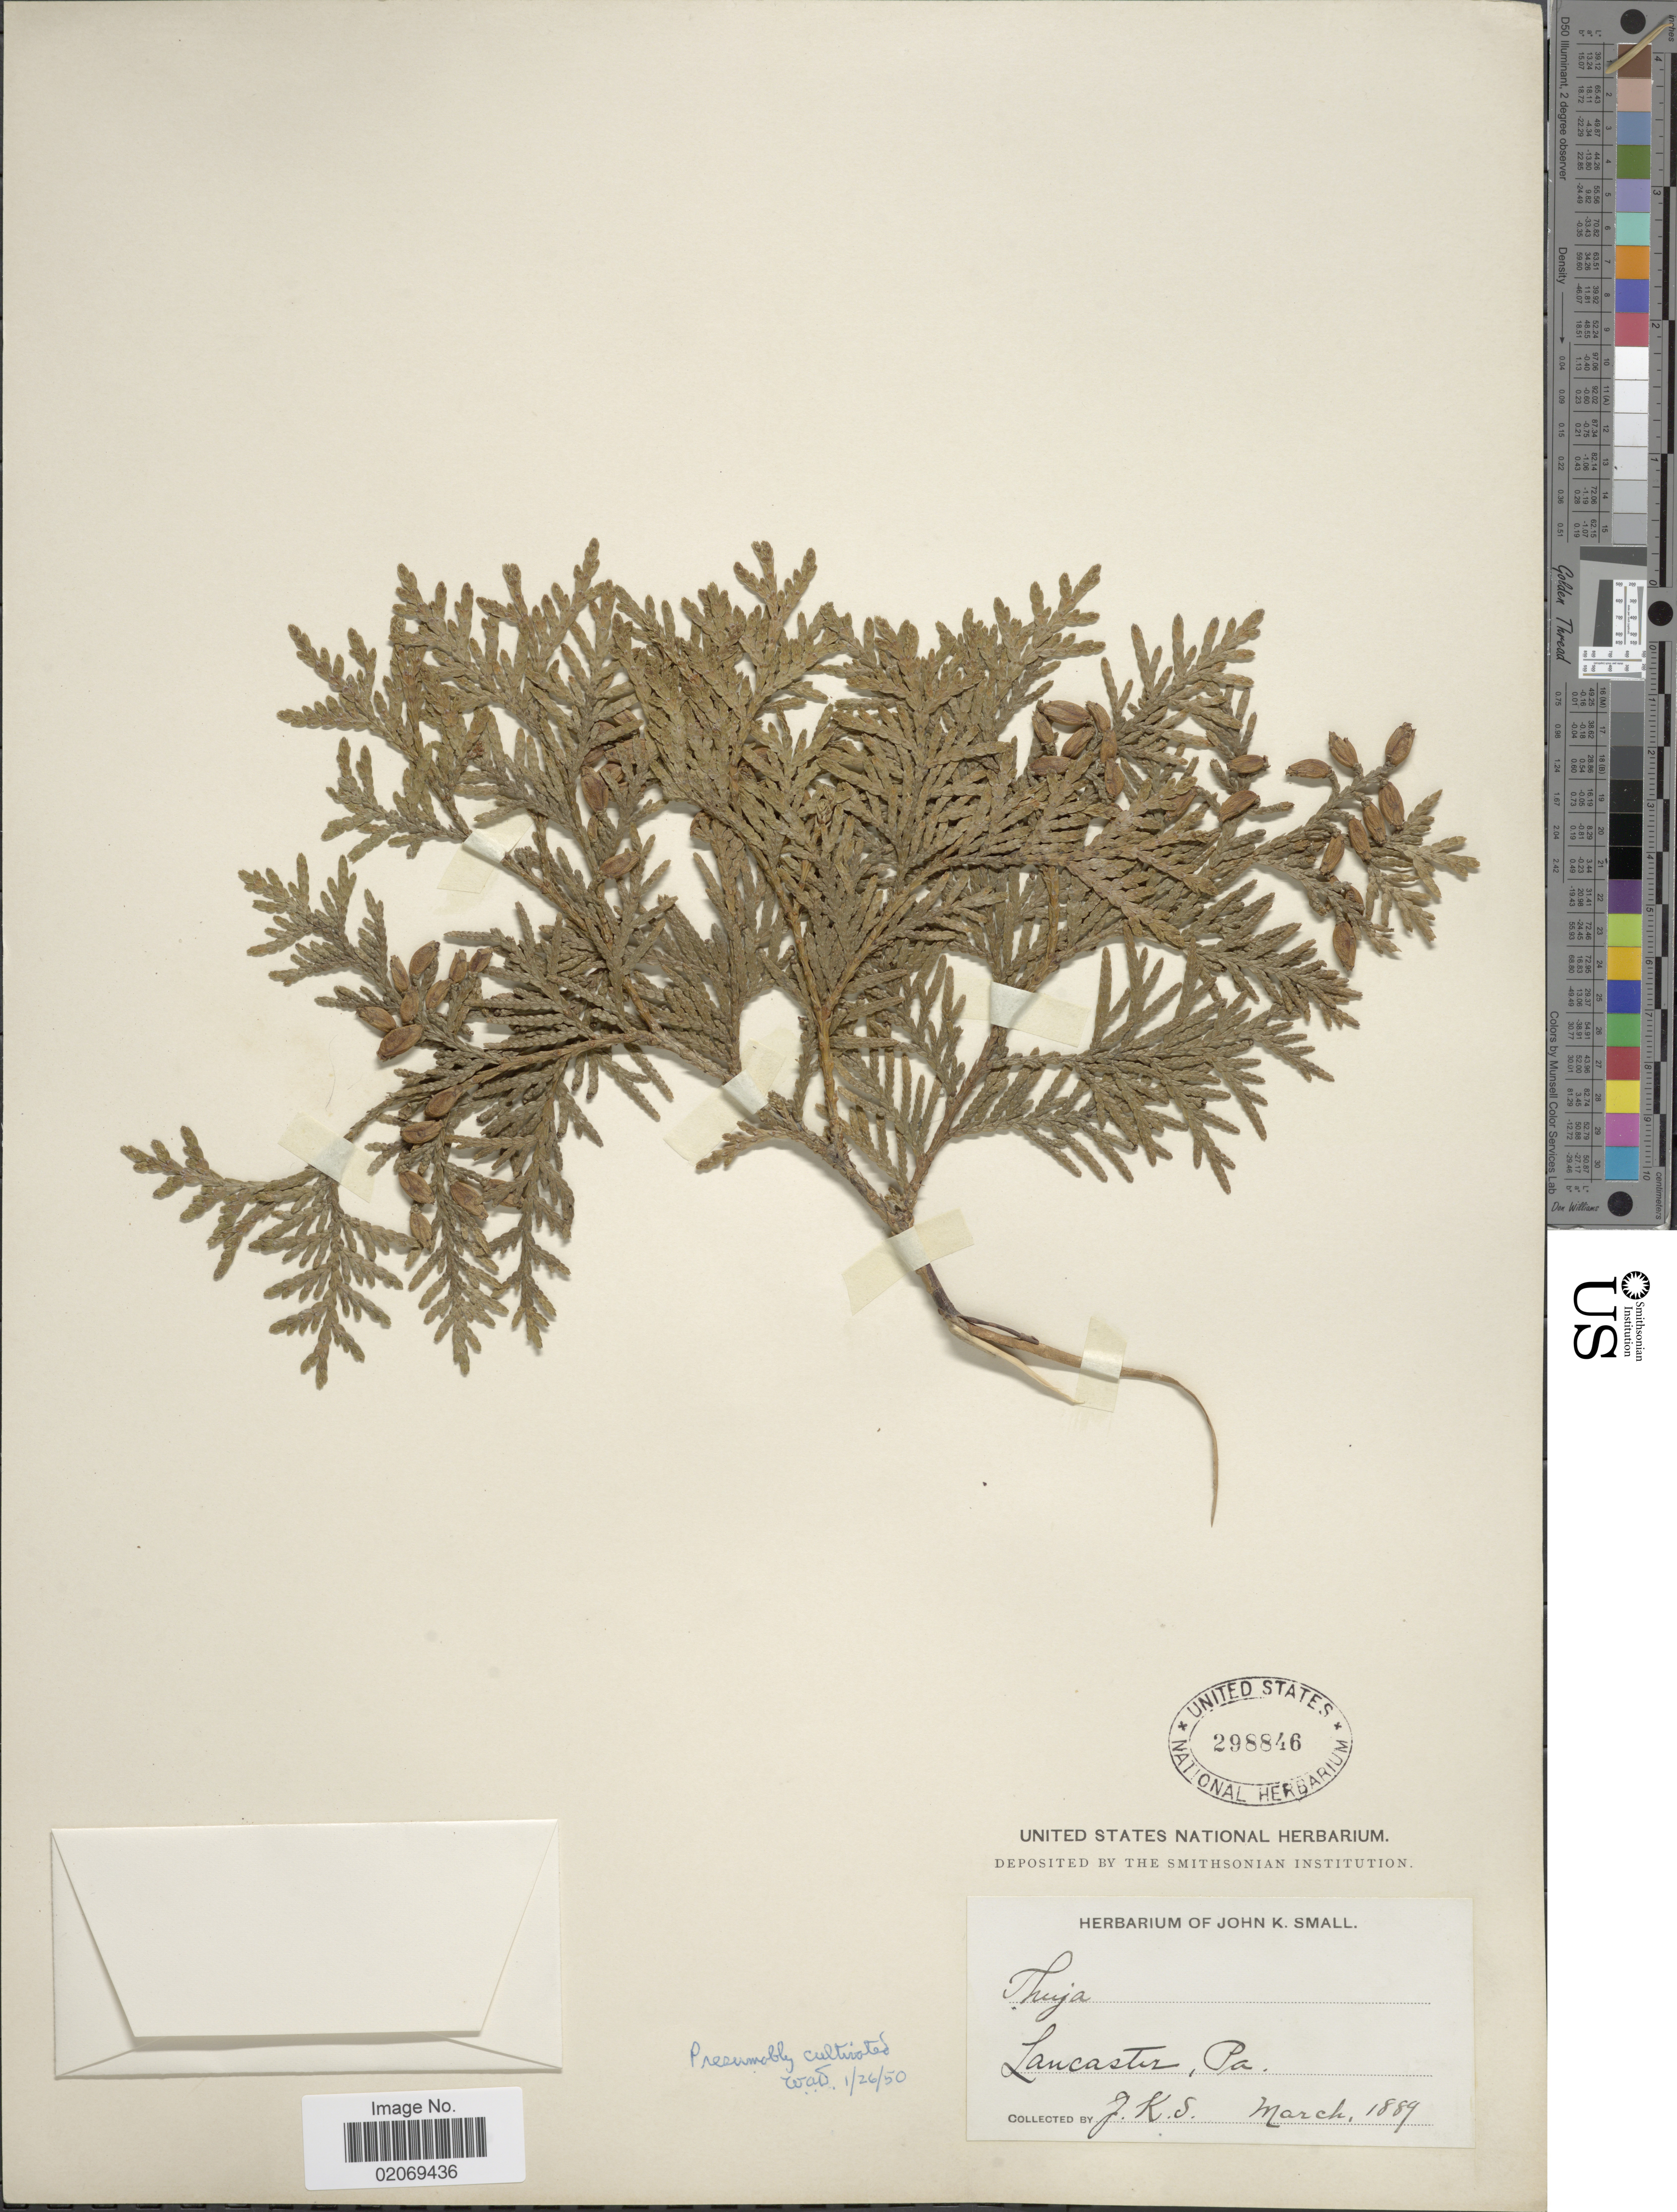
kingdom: Plantae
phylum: Tracheophyta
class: Pinopsida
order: Pinales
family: Cupressaceae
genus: Thuja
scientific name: Thuja occidentalis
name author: L.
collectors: J. K. Small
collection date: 1889-03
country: United States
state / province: Pennsylvania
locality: Lancaster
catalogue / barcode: US 298846